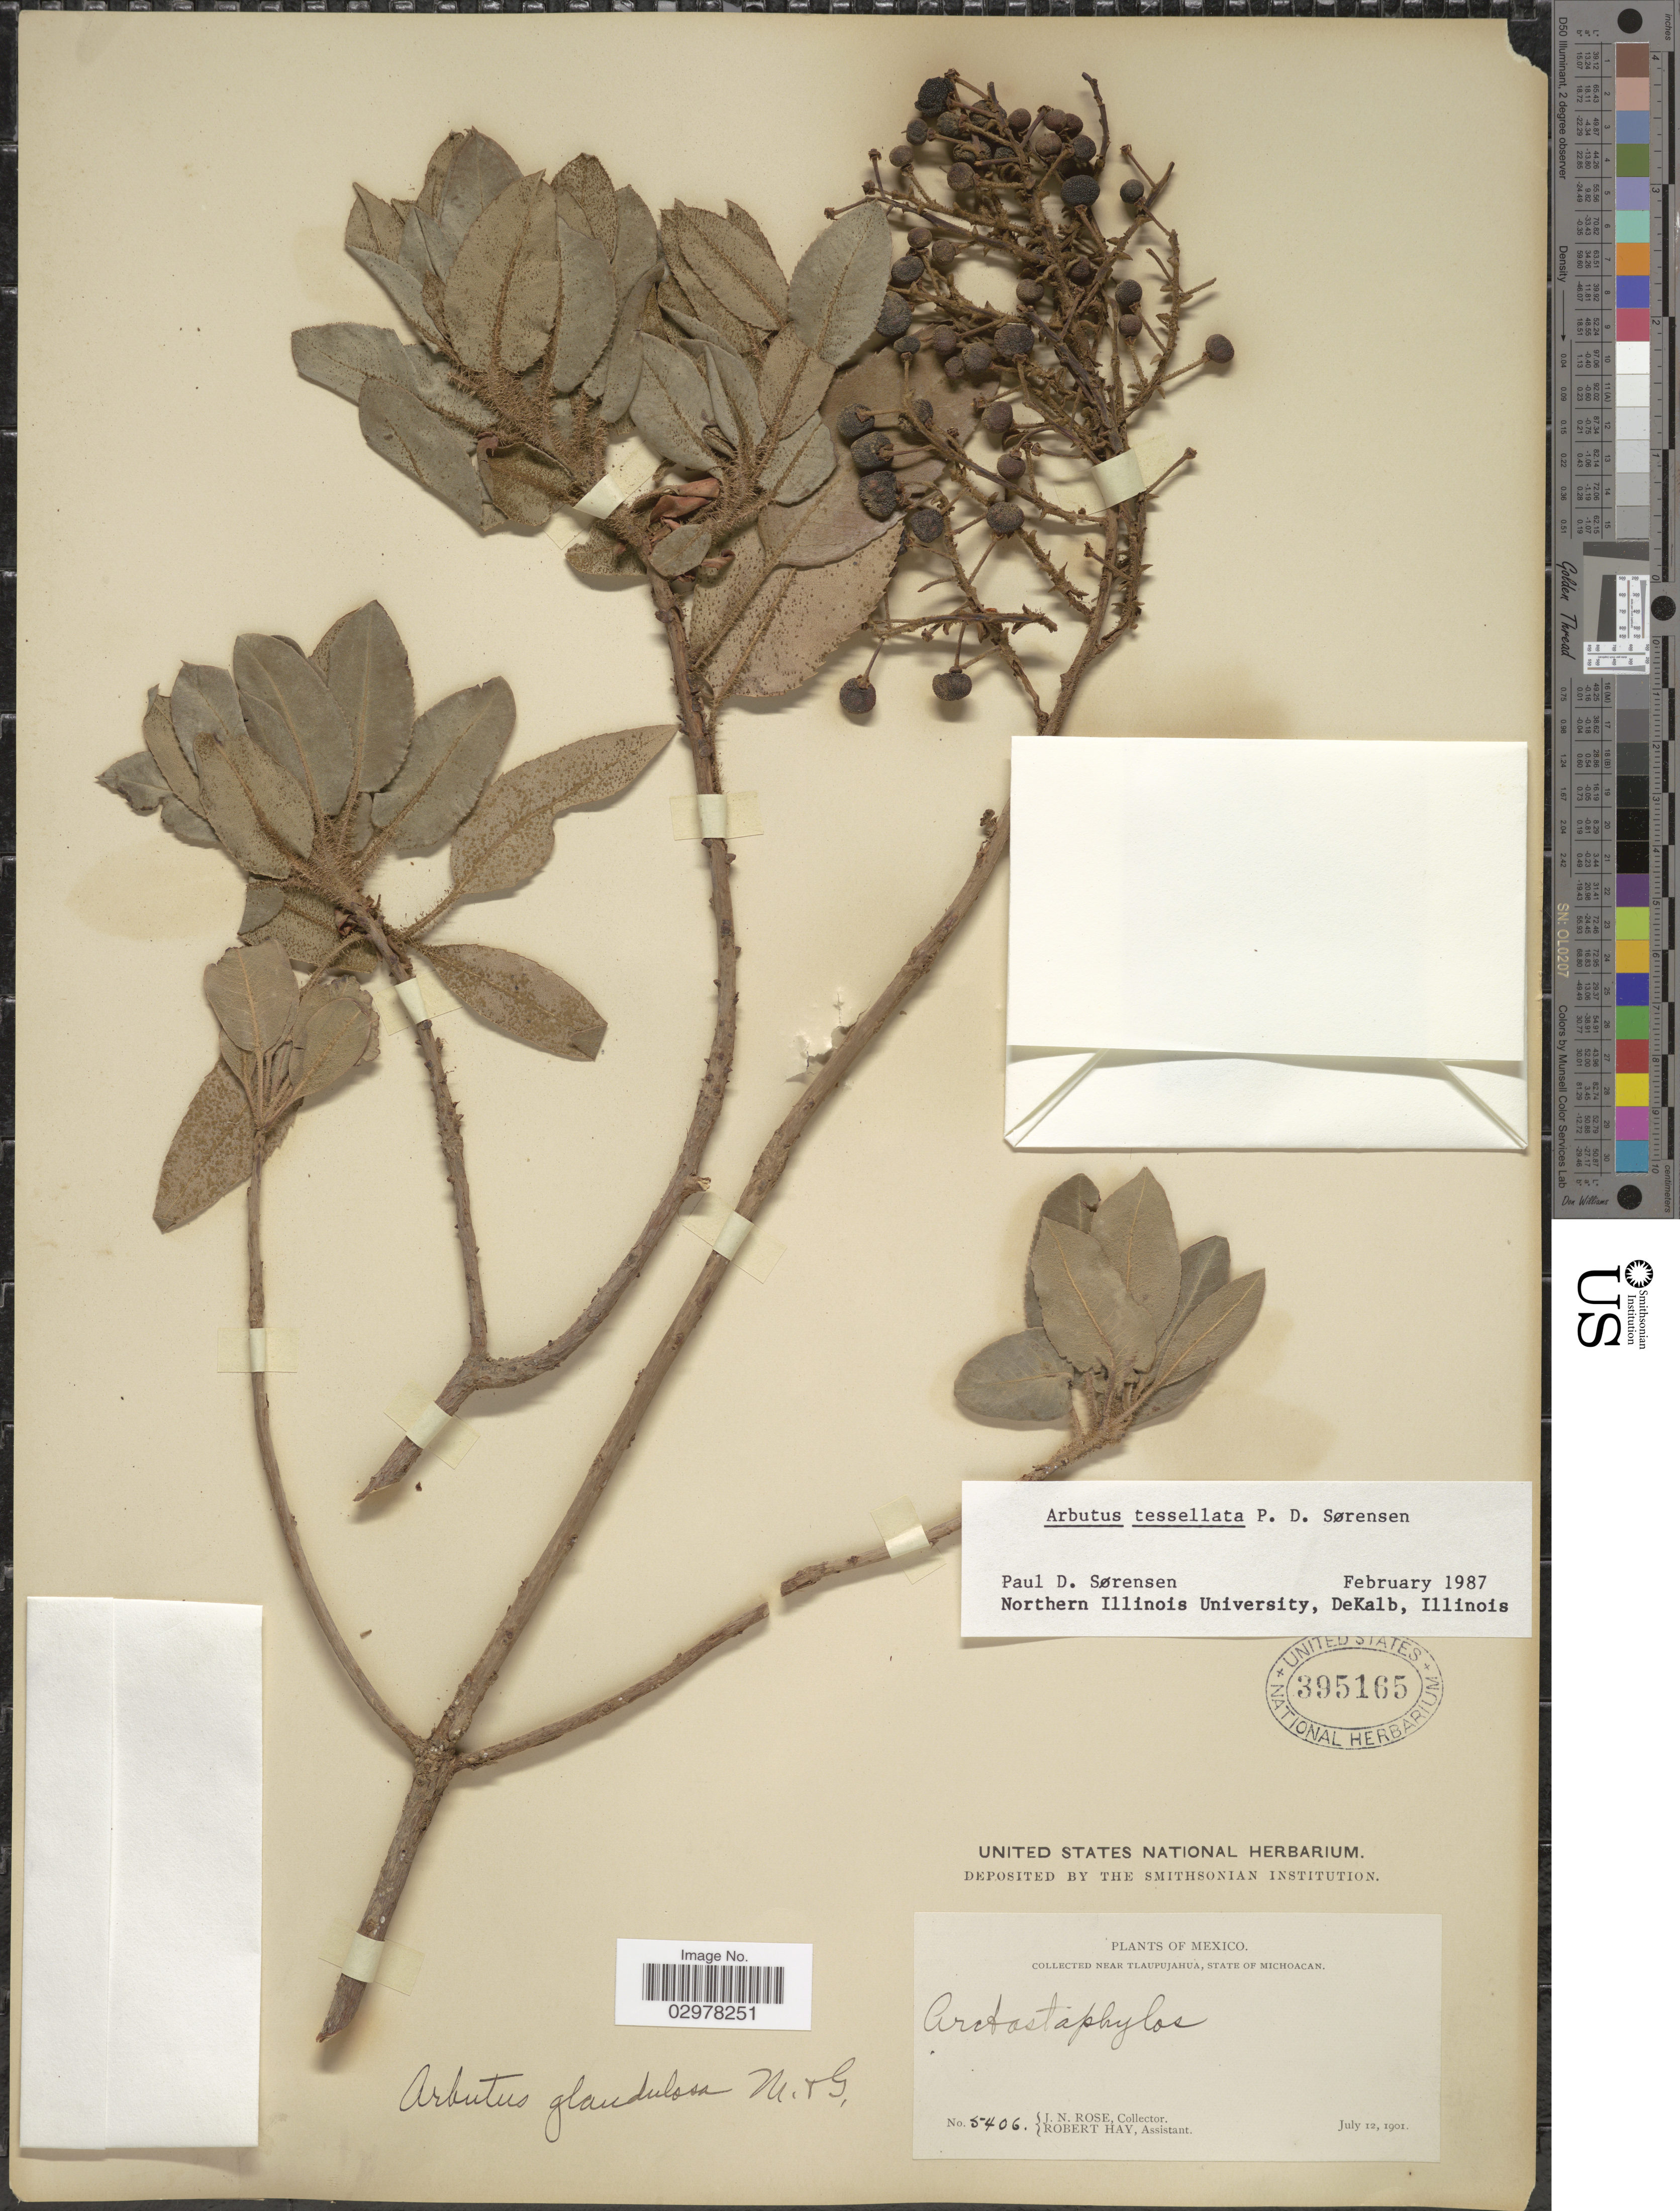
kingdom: Plantae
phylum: Tracheophyta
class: Magnoliopsida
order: Ericales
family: Ericaceae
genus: Arbutus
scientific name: Arbutus tessellata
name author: P.D. Sørensen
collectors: J. N. Rose & R. Hay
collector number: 5406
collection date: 1901-07-12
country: Mexico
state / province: Michoacán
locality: Near Tlapujahua.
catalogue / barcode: US 395165